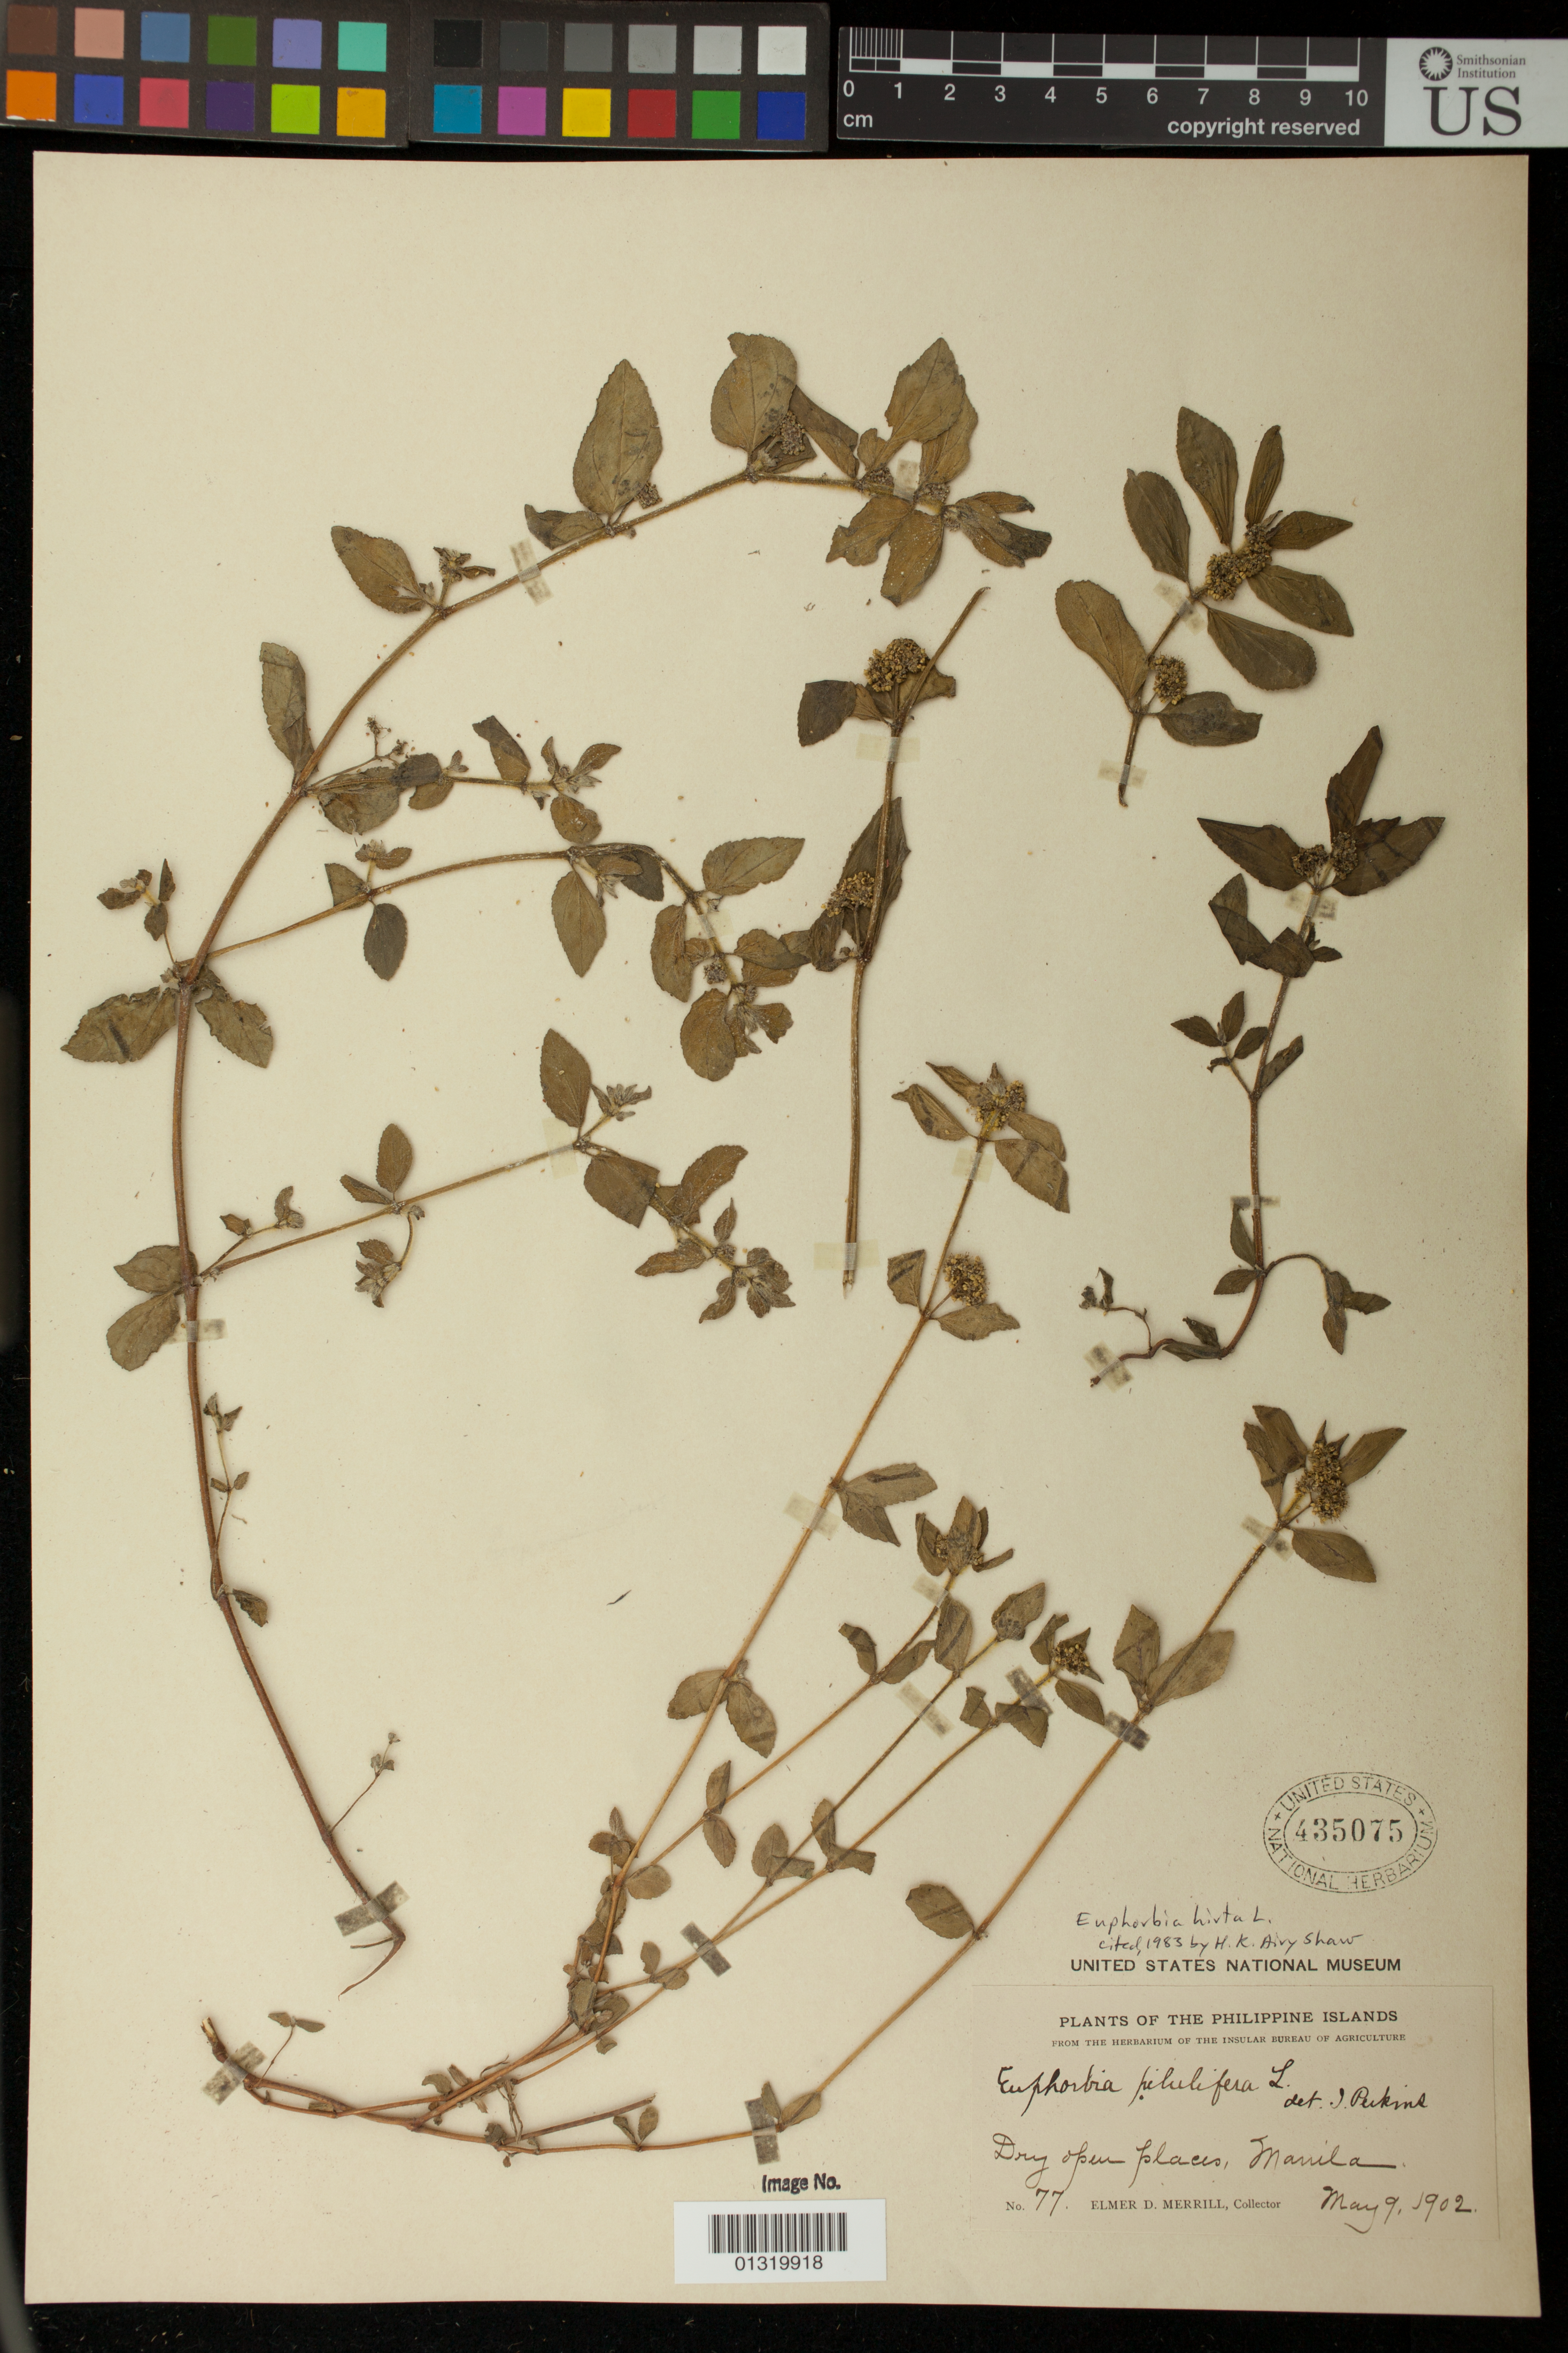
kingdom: Plantae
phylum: Tracheophyta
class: Magnoliopsida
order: Malpighiales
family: Euphorbiaceae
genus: Euphorbia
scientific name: Euphorbia hirta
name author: L.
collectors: E. D. Merrill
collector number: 77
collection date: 1902-05-09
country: Philippines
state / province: National Capital Region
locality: Manila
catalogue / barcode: US 435075